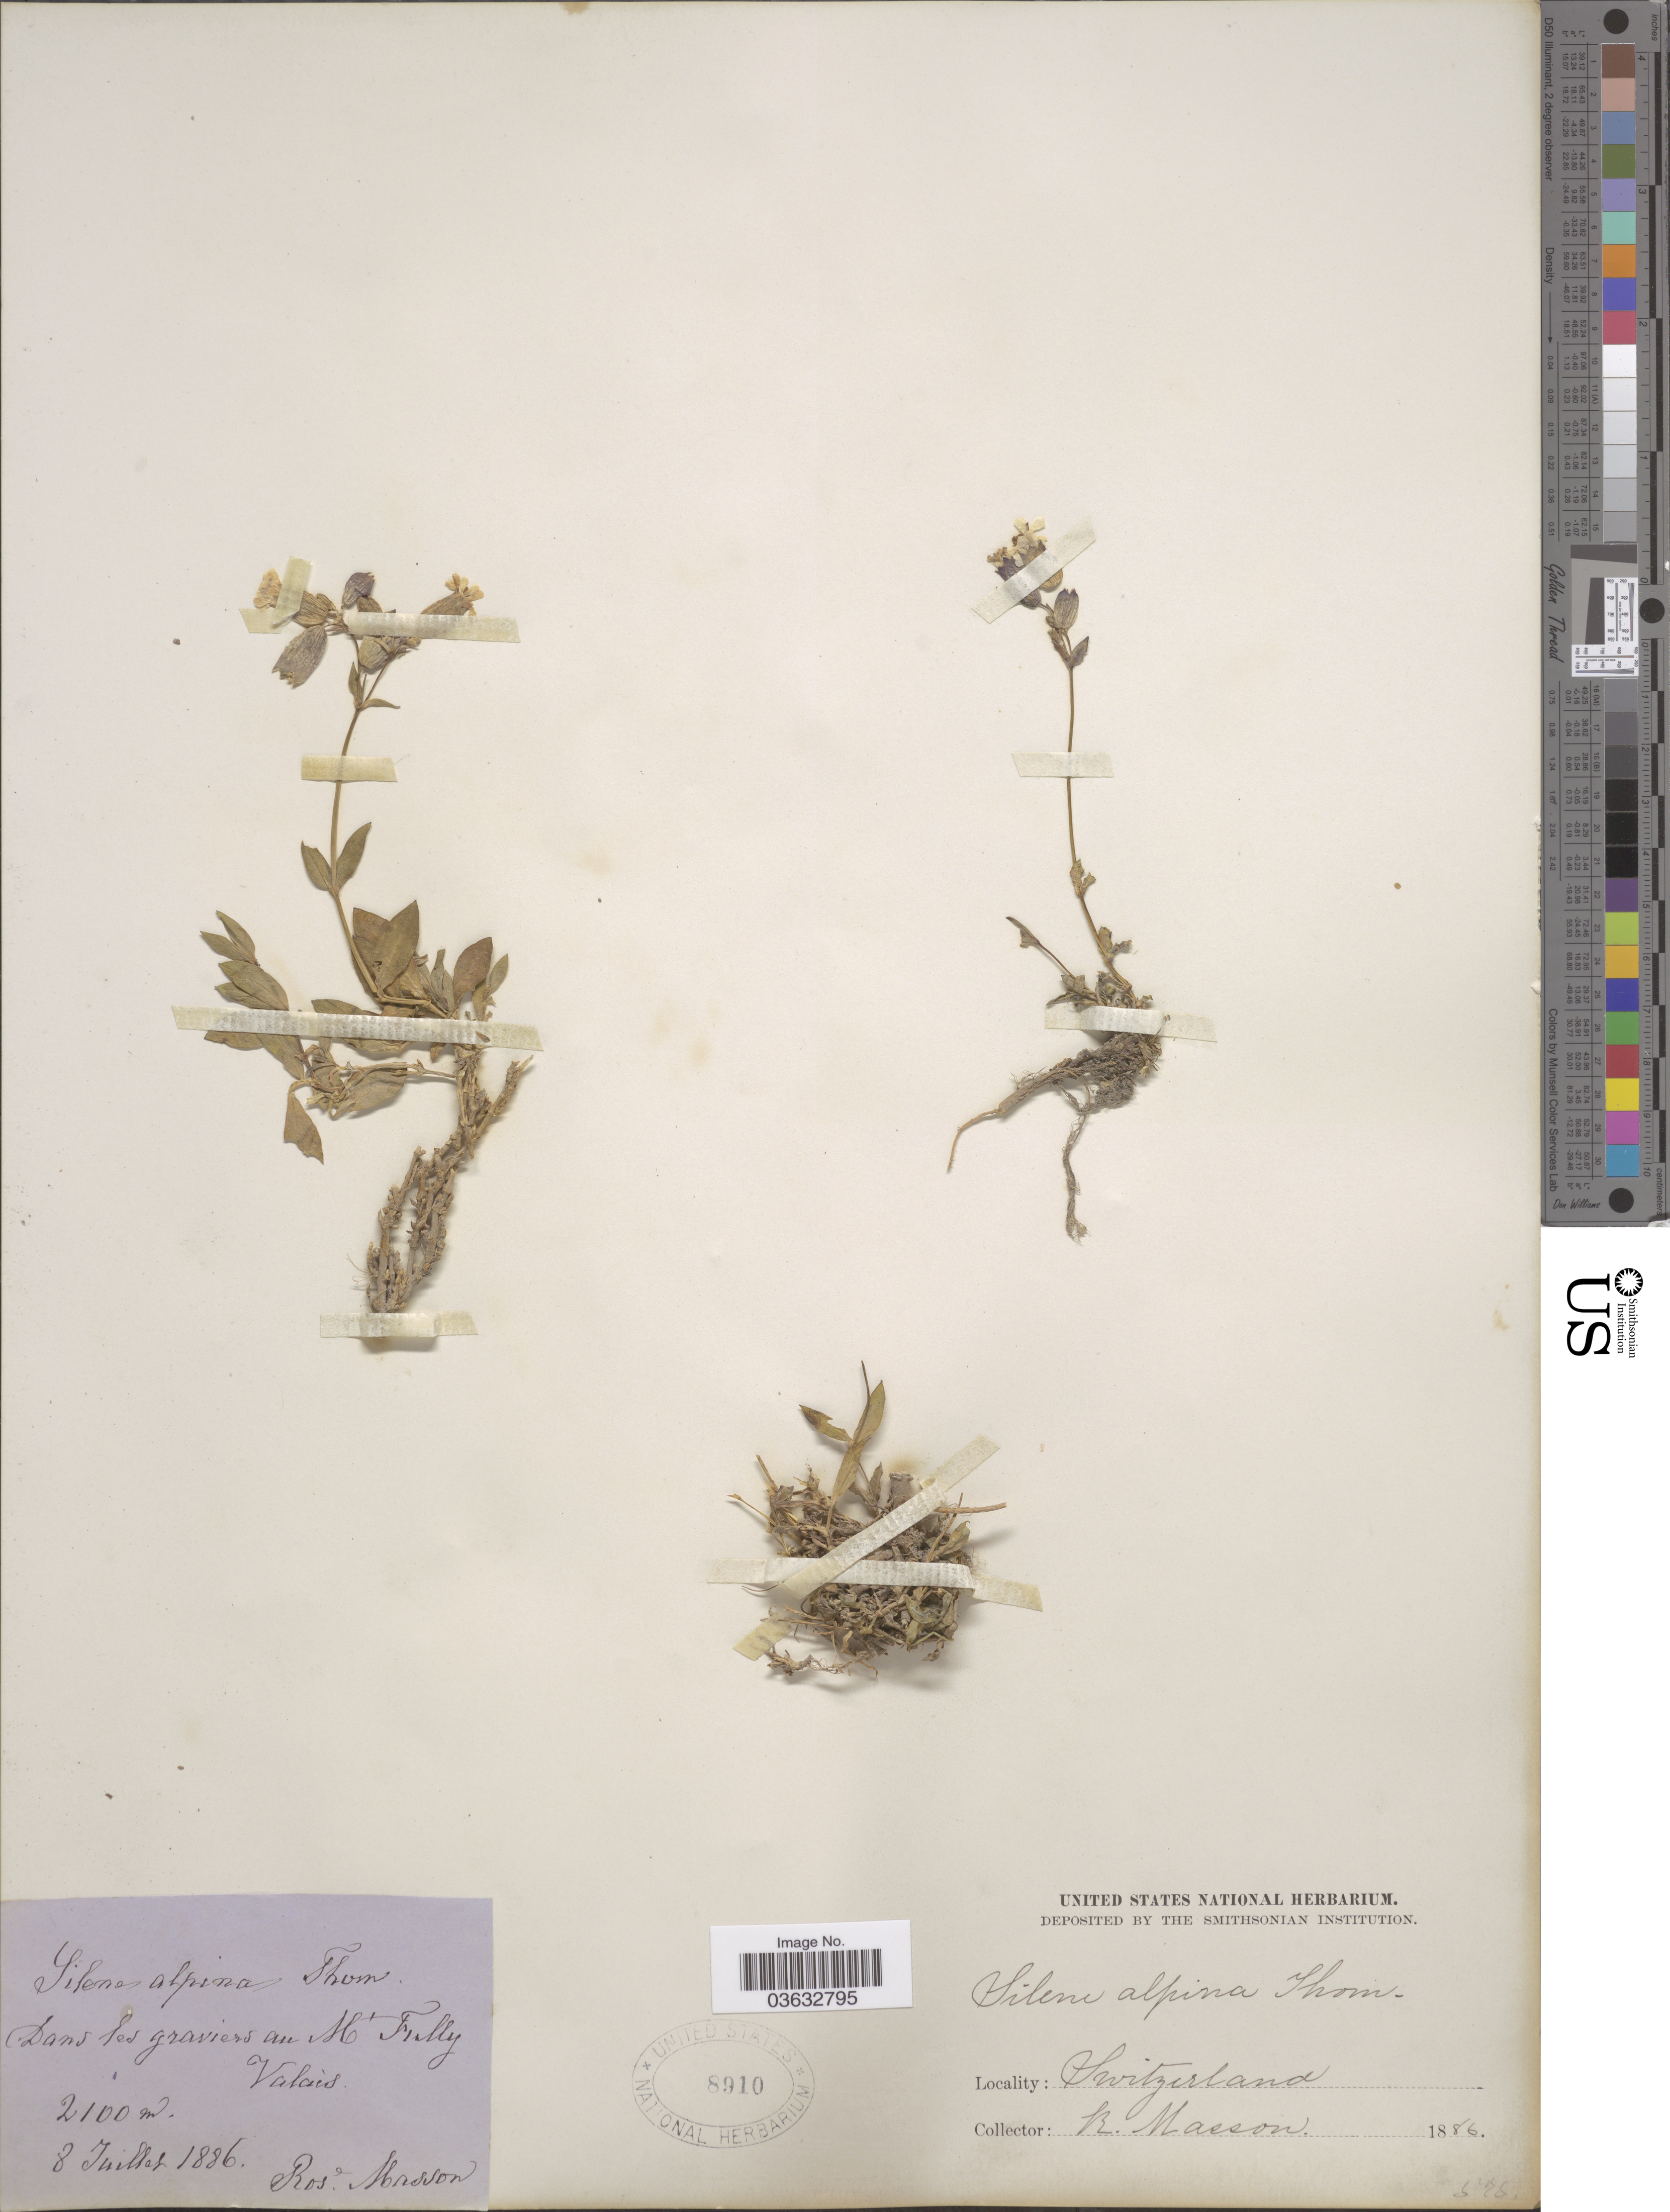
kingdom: Plantae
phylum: Tracheophyta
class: Magnoliopsida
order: Caryophyllales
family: Caryophyllaceae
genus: Silene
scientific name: Silene alpina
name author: S.F. Gray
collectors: R. Masson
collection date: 1886-07-08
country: Switzerland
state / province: Valais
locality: Dans les graviers M'Fully Valais.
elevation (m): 2100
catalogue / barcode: US 8910